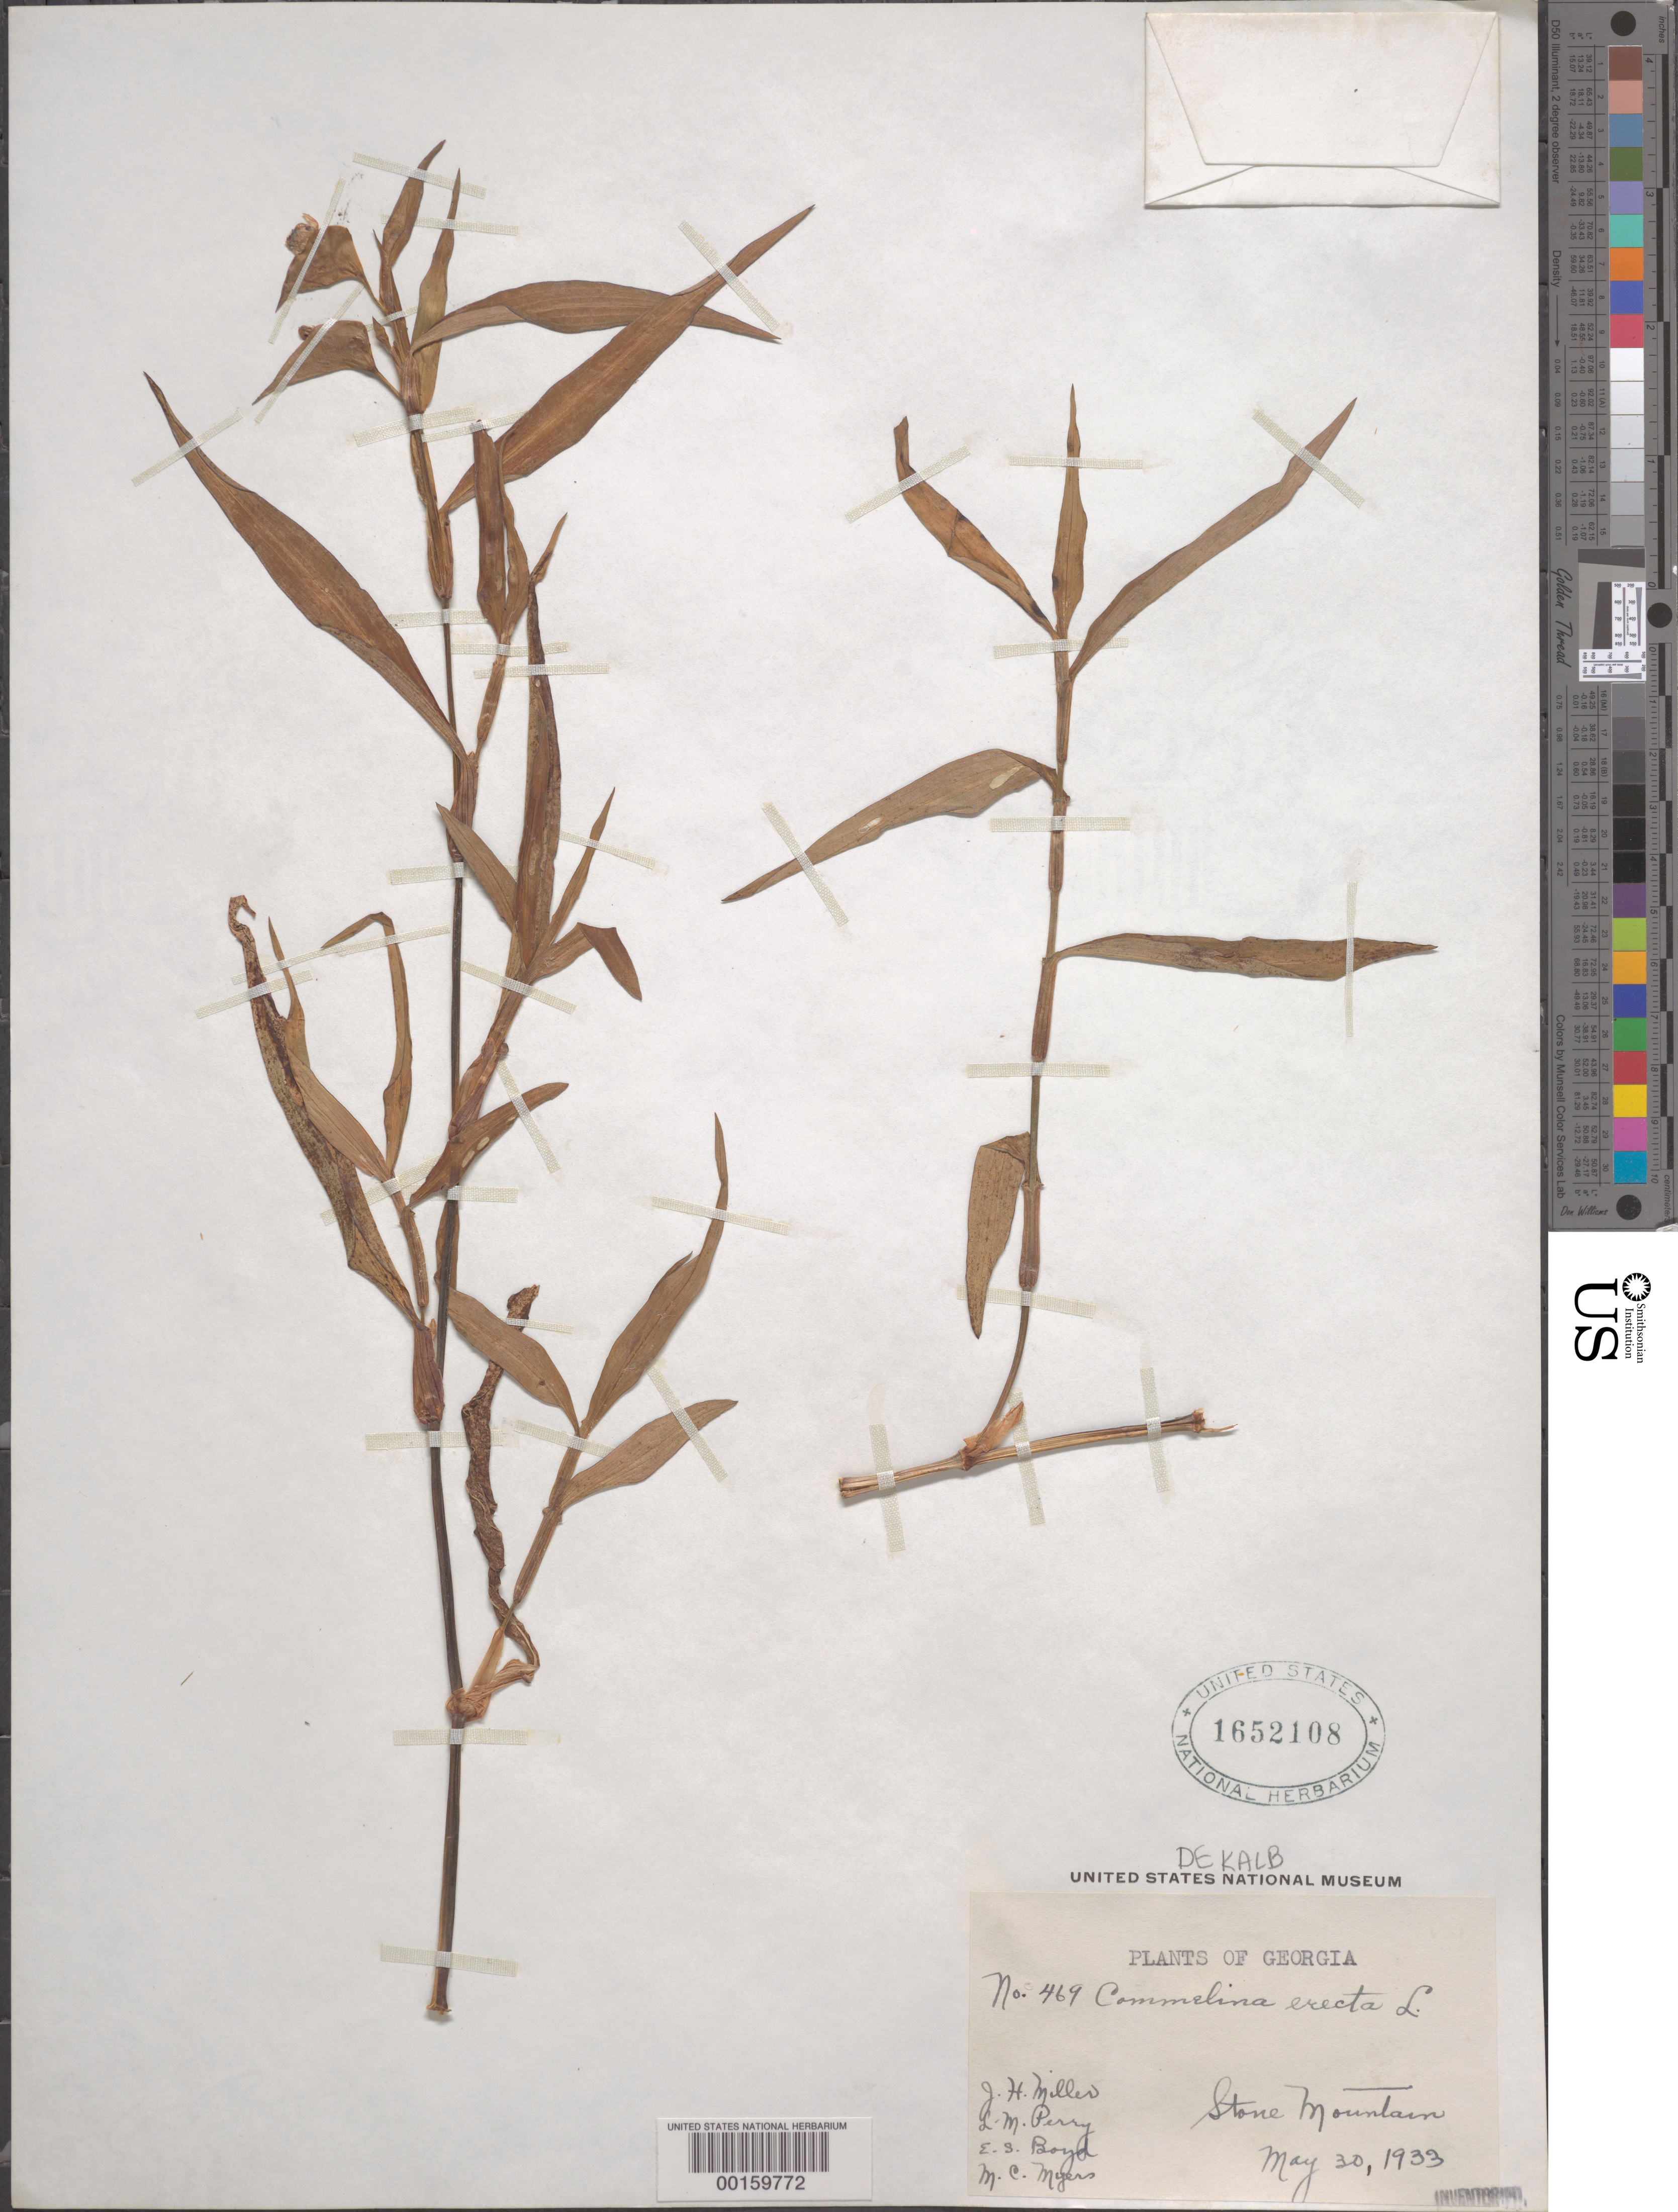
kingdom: Plantae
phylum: Tracheophyta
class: Liliopsida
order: Commelinales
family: Commelinaceae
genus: Commelina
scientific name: Commelina erecta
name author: L.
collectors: J. H. Miller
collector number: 469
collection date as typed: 30 May 1933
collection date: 1933-05-30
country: United States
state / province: Georgia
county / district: De Kalb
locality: Stone mt.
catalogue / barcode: US 1652108